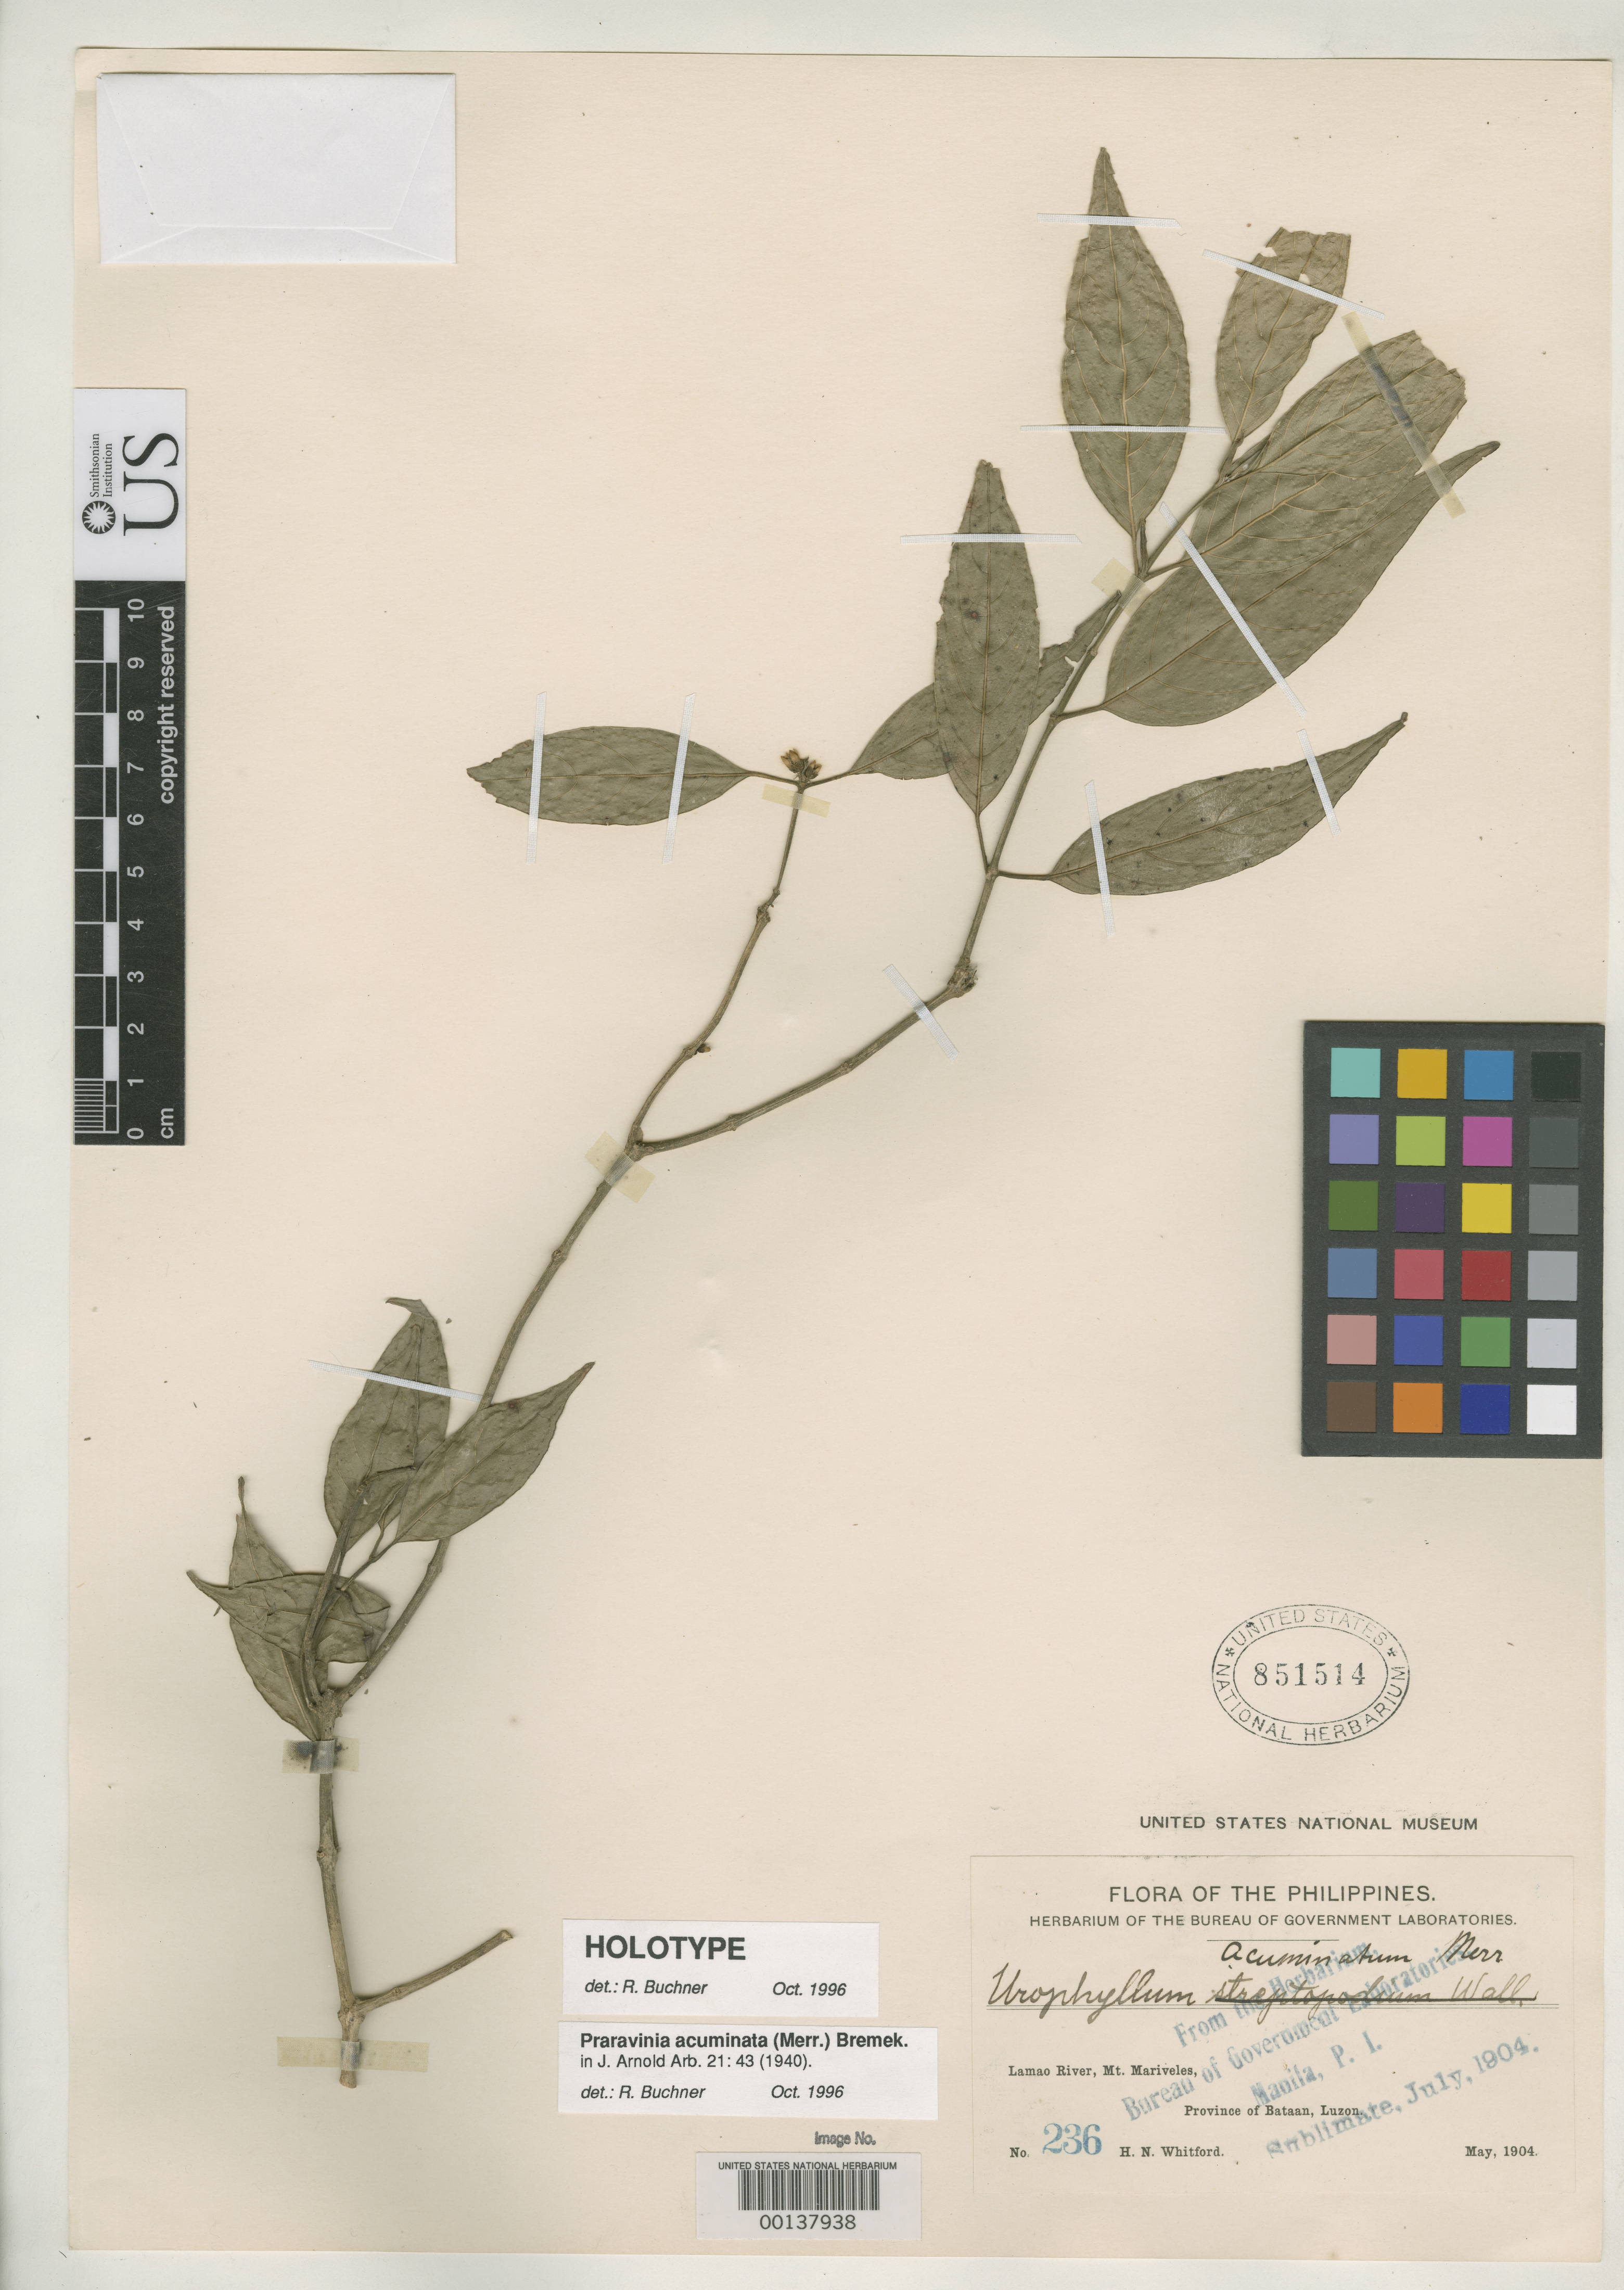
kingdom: Plantae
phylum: Tracheophyta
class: Magnoliopsida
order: Gentianales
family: Rubiaceae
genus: Urophyllum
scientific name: Urophyllum acuminatum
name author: Merr.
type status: Isosyntype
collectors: H. N. Whitford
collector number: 236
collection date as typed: May 1904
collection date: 1904-05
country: Philippines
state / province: Central Luzon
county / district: Bataan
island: Luzon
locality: Lamao River, Mt Mariveles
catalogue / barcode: US 851514